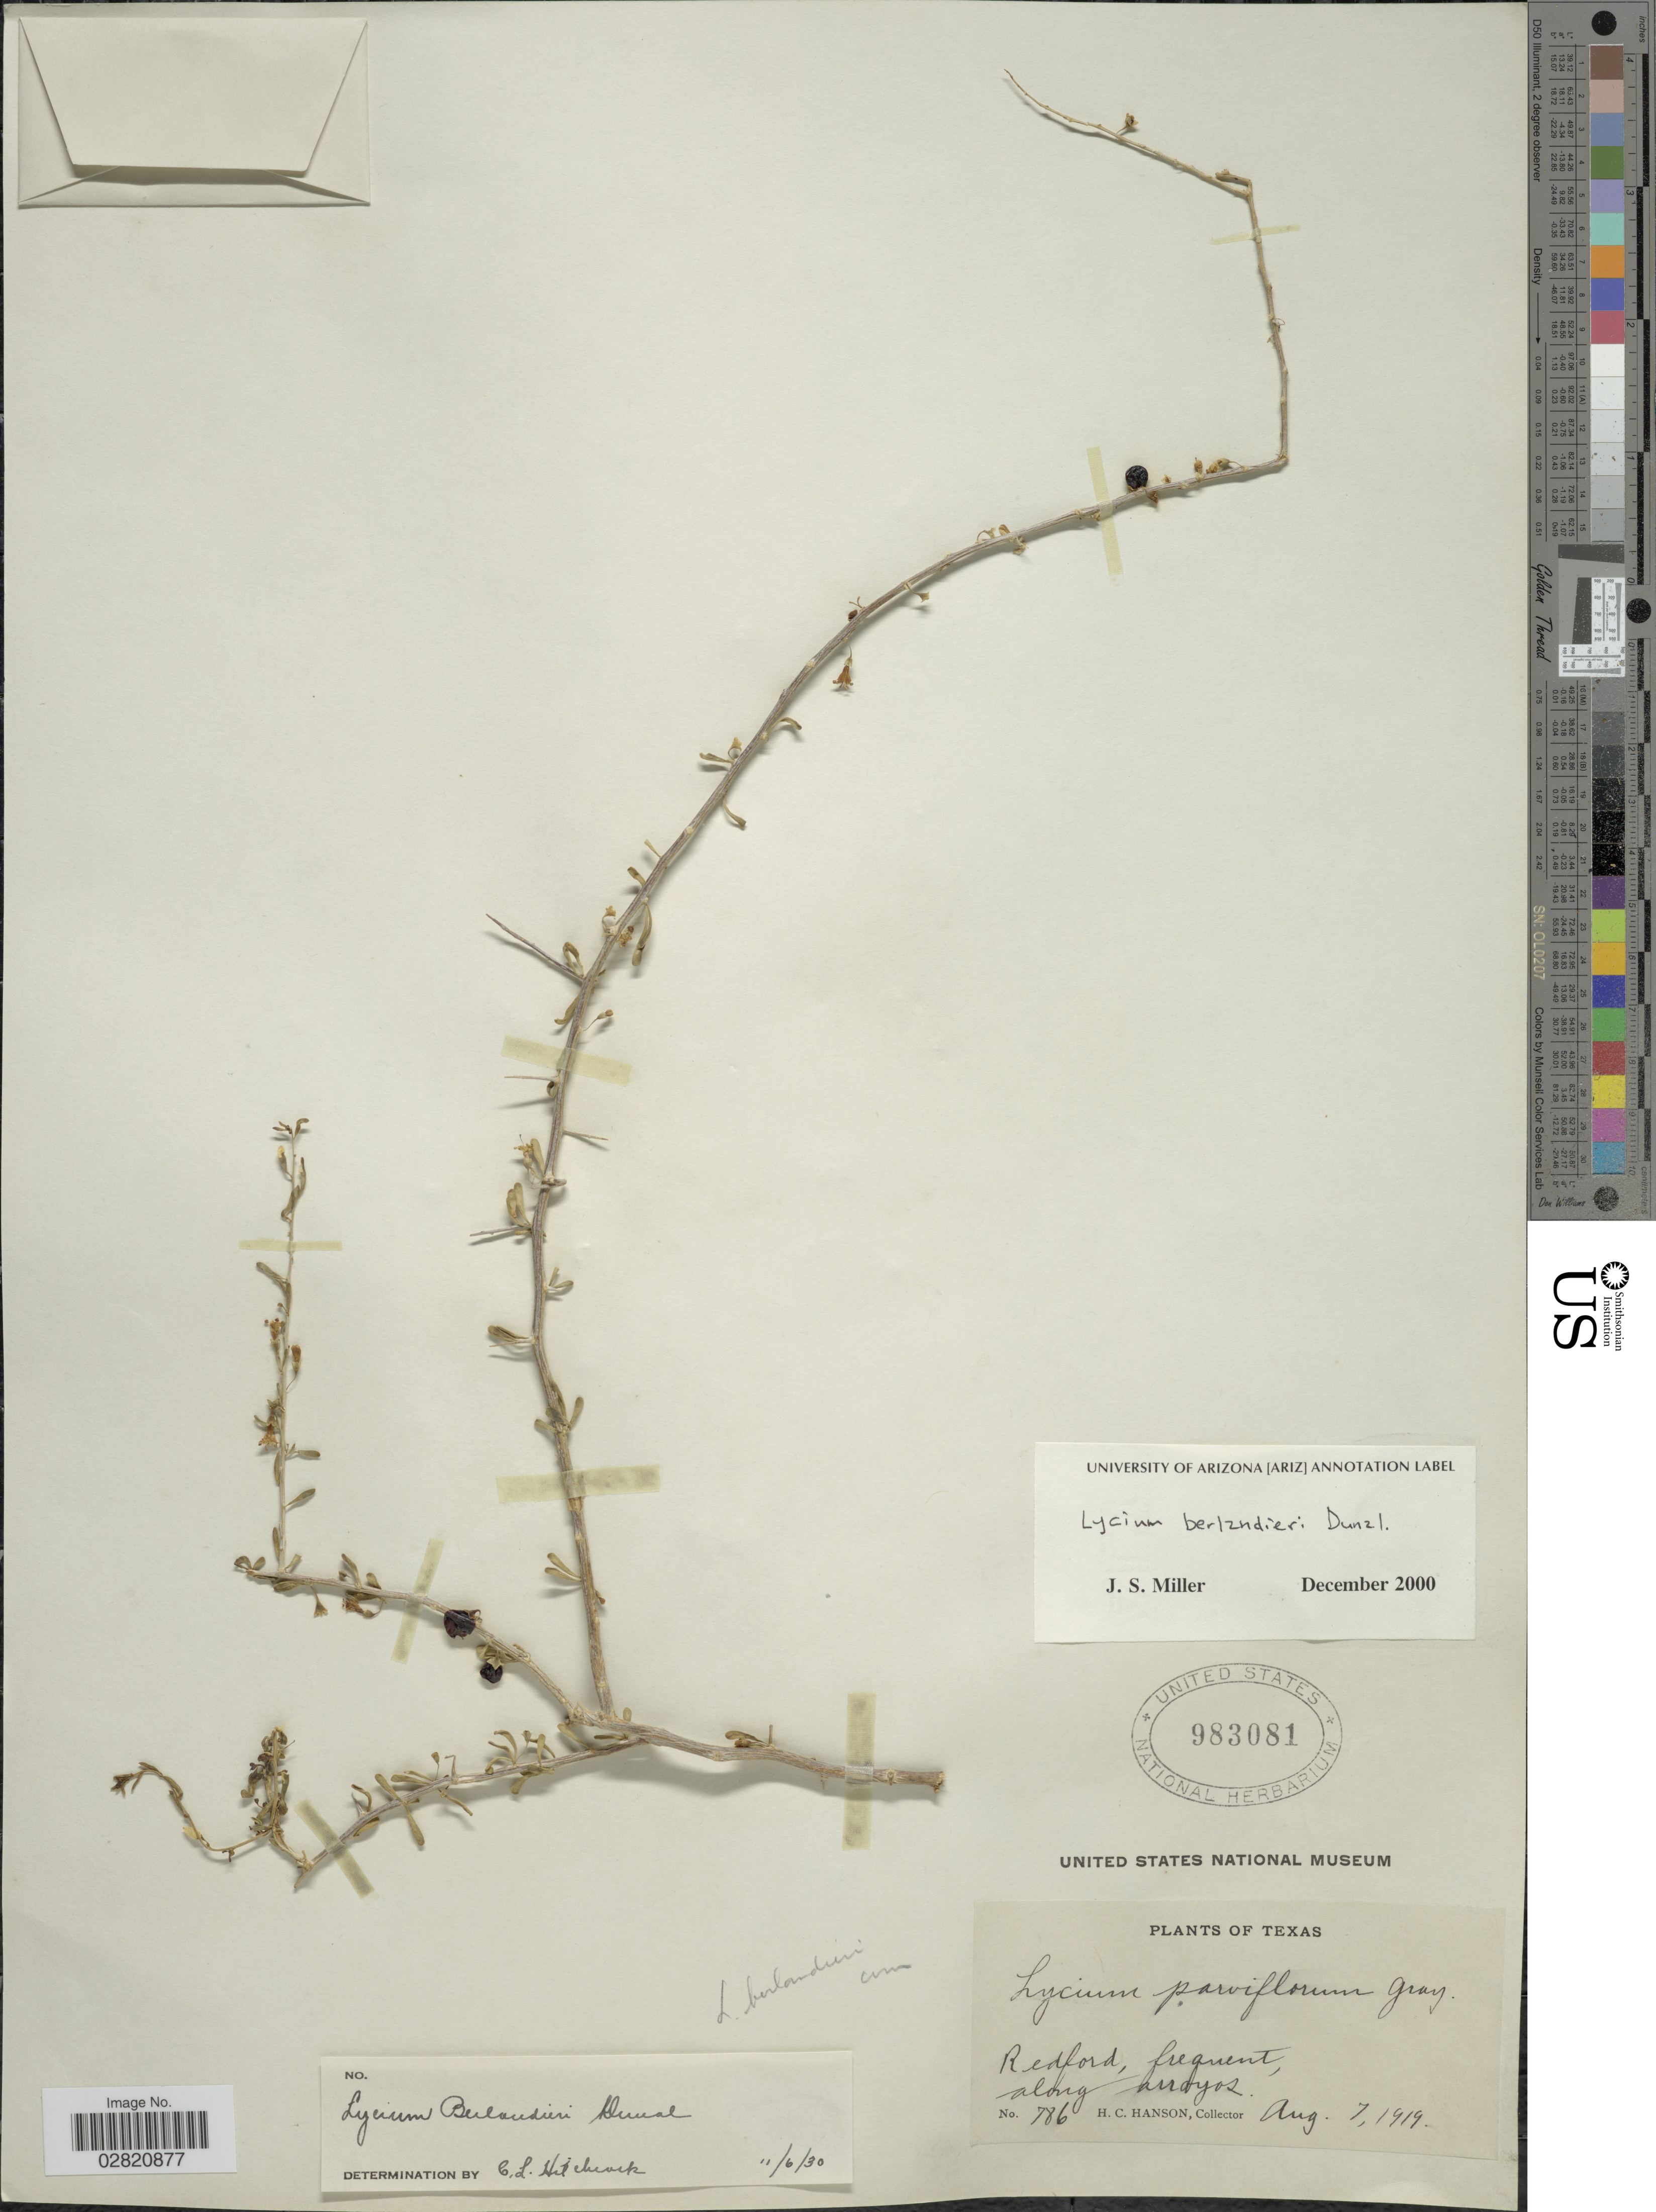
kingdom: Plantae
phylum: Tracheophyta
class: Magnoliopsida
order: Solanales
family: Solanaceae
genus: Lycium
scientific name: Lycium berlandieri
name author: Dunal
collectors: H. Hanson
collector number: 786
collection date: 1919-08-07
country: United States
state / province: Texas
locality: Redford, frequent along arroyos.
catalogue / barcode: US 983081